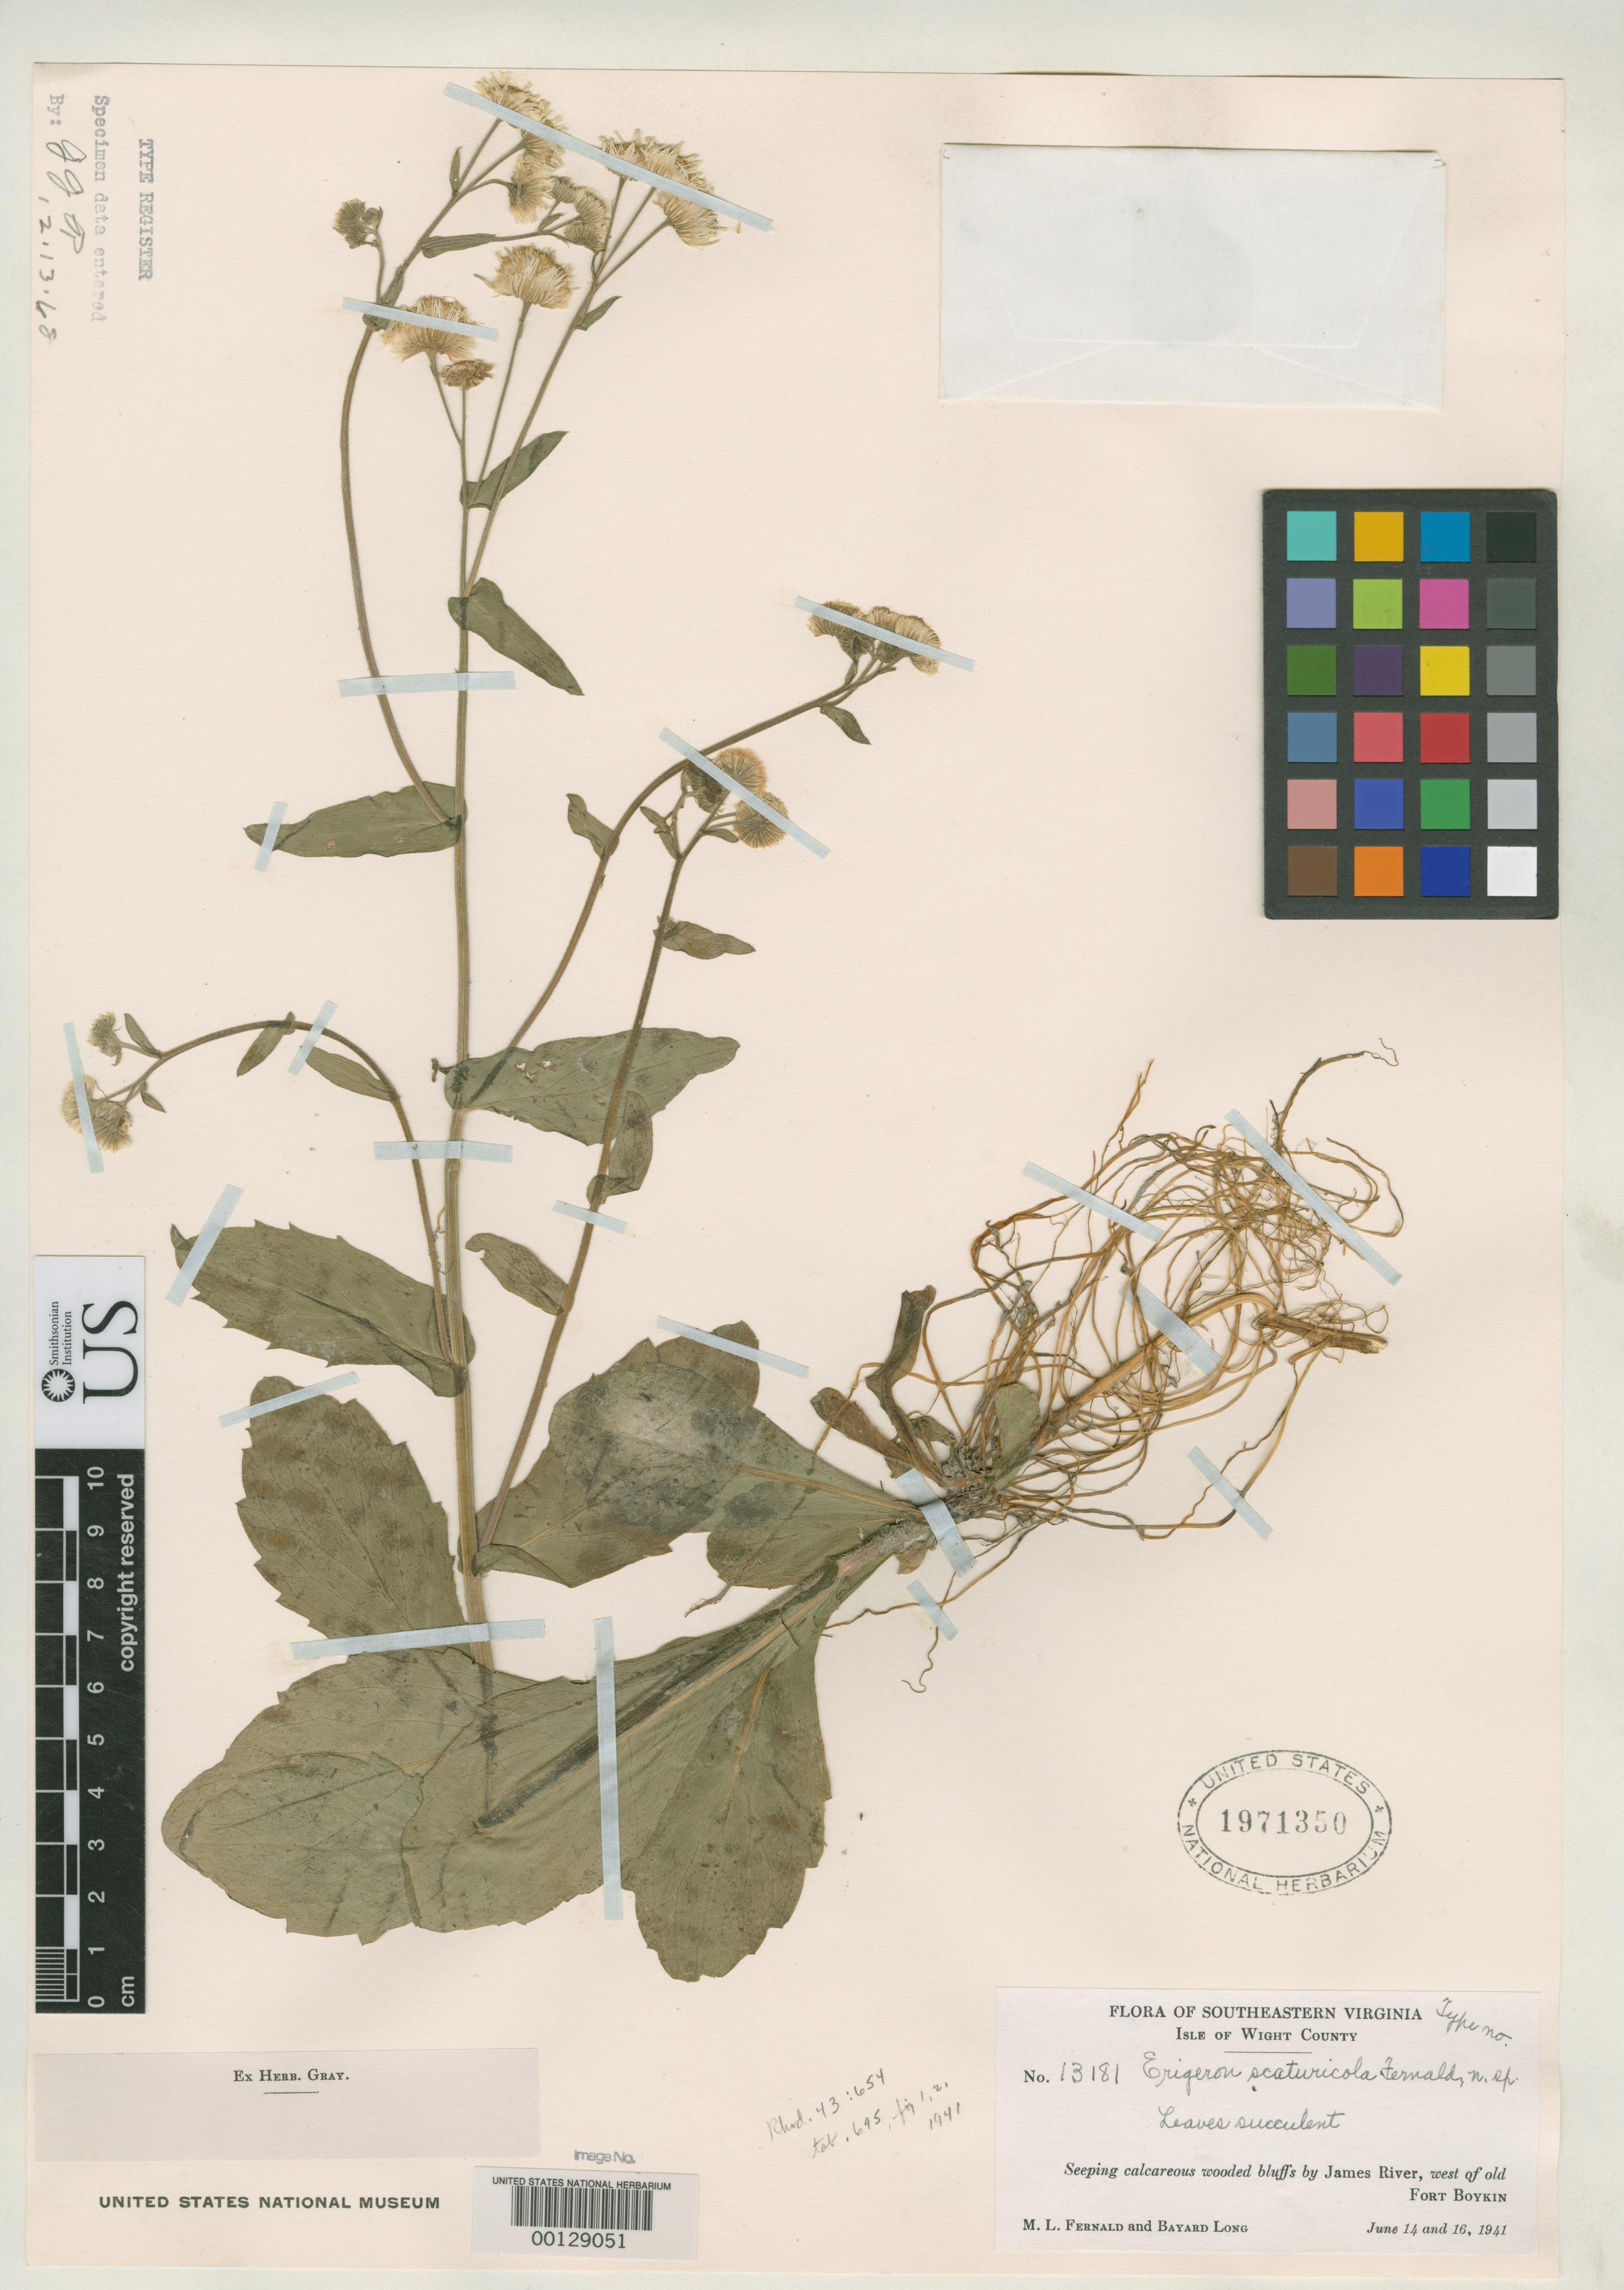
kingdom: Plantae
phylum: Tracheophyta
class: Magnoliopsida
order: Asterales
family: Asteraceae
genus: Erigeron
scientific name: Erigeron scaturicola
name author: Fernald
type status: Isotype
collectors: M. L. Fernald & B. H. Long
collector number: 13181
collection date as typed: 14 Jun 1941 to 16 Jun 1941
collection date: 1941-06-14/1941-06-16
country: United States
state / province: Virginia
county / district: Isle of Wight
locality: Fort Boykin.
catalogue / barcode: US 1971350